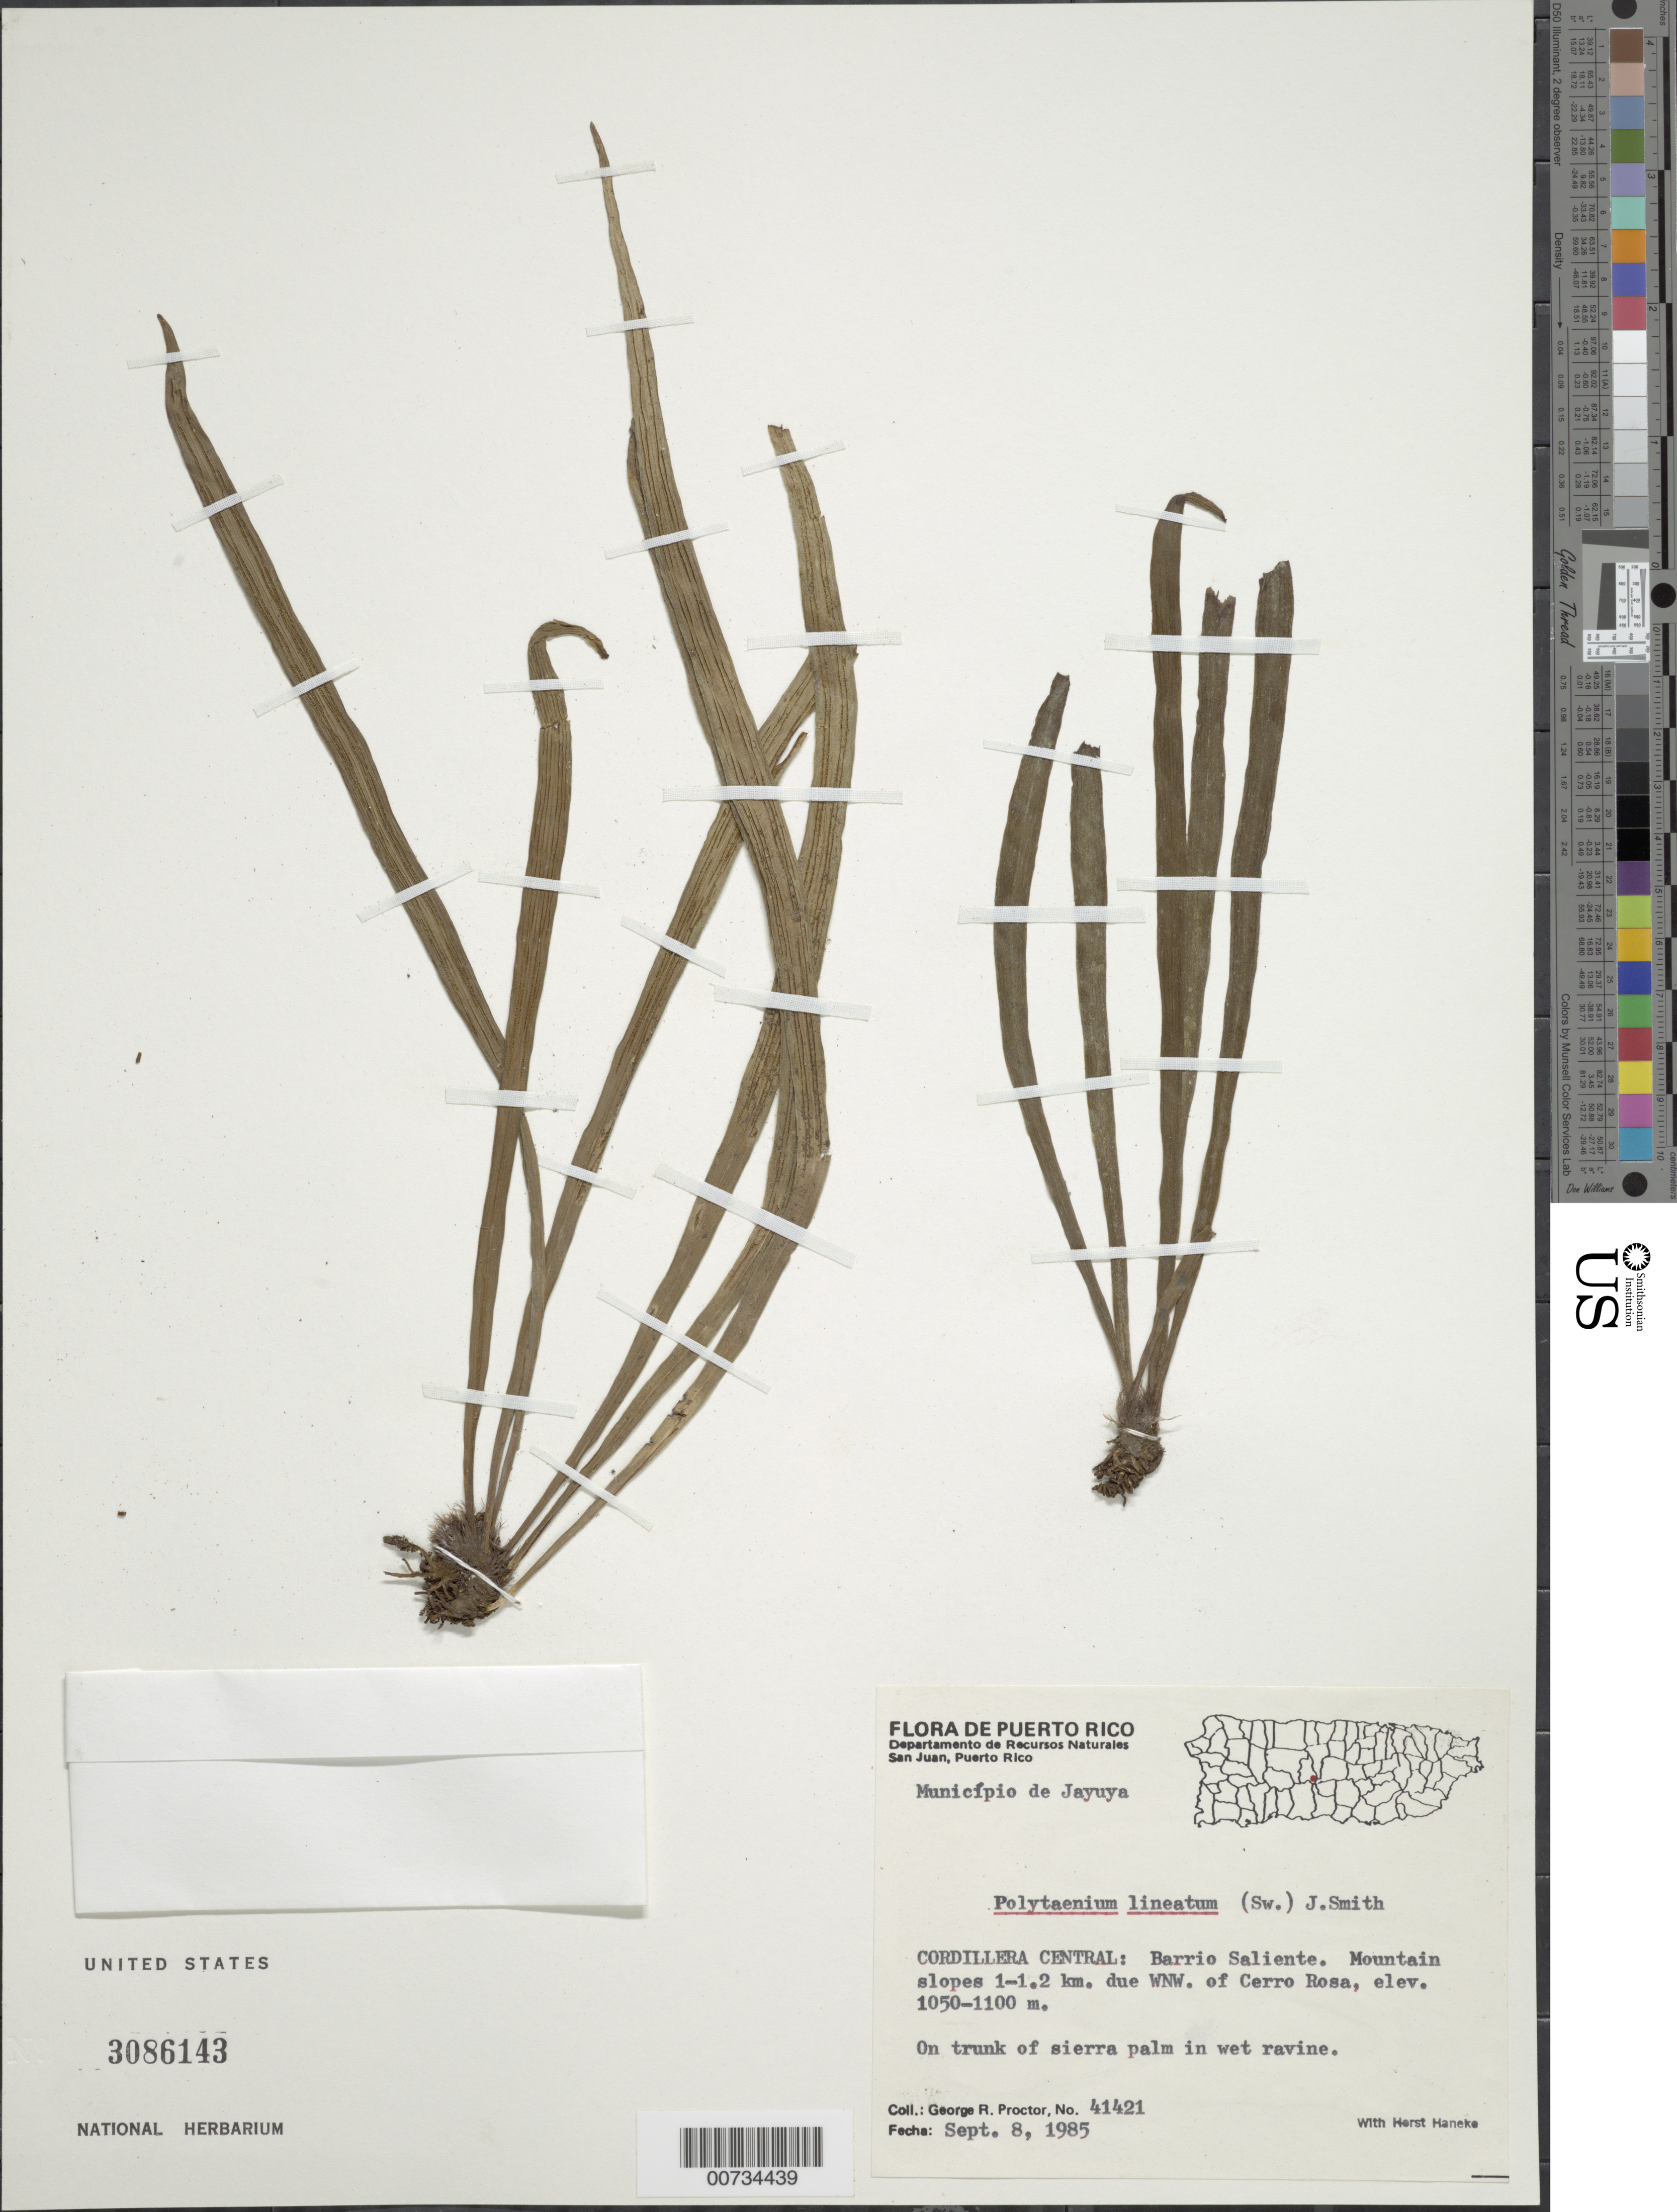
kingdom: Plantae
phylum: Tracheophyta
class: Polypodiopsida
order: Polypodiales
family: Pteridaceae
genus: Polytaenium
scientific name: Polytaenium lineatum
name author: (Sw.) J. Sm.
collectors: G. R. Proctor & H. Haneke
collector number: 41421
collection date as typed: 08 Sep 1985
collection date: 1985-09-08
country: Puerto Rico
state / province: Jayuya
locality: Mun. Jayuya, Cordillera Central: Barrio Saliente, Mountain slopes 1-1.2 km due WNW of Cerro Rosa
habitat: On trunk of sierra palm in wet ravine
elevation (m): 1050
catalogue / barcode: US 3086143